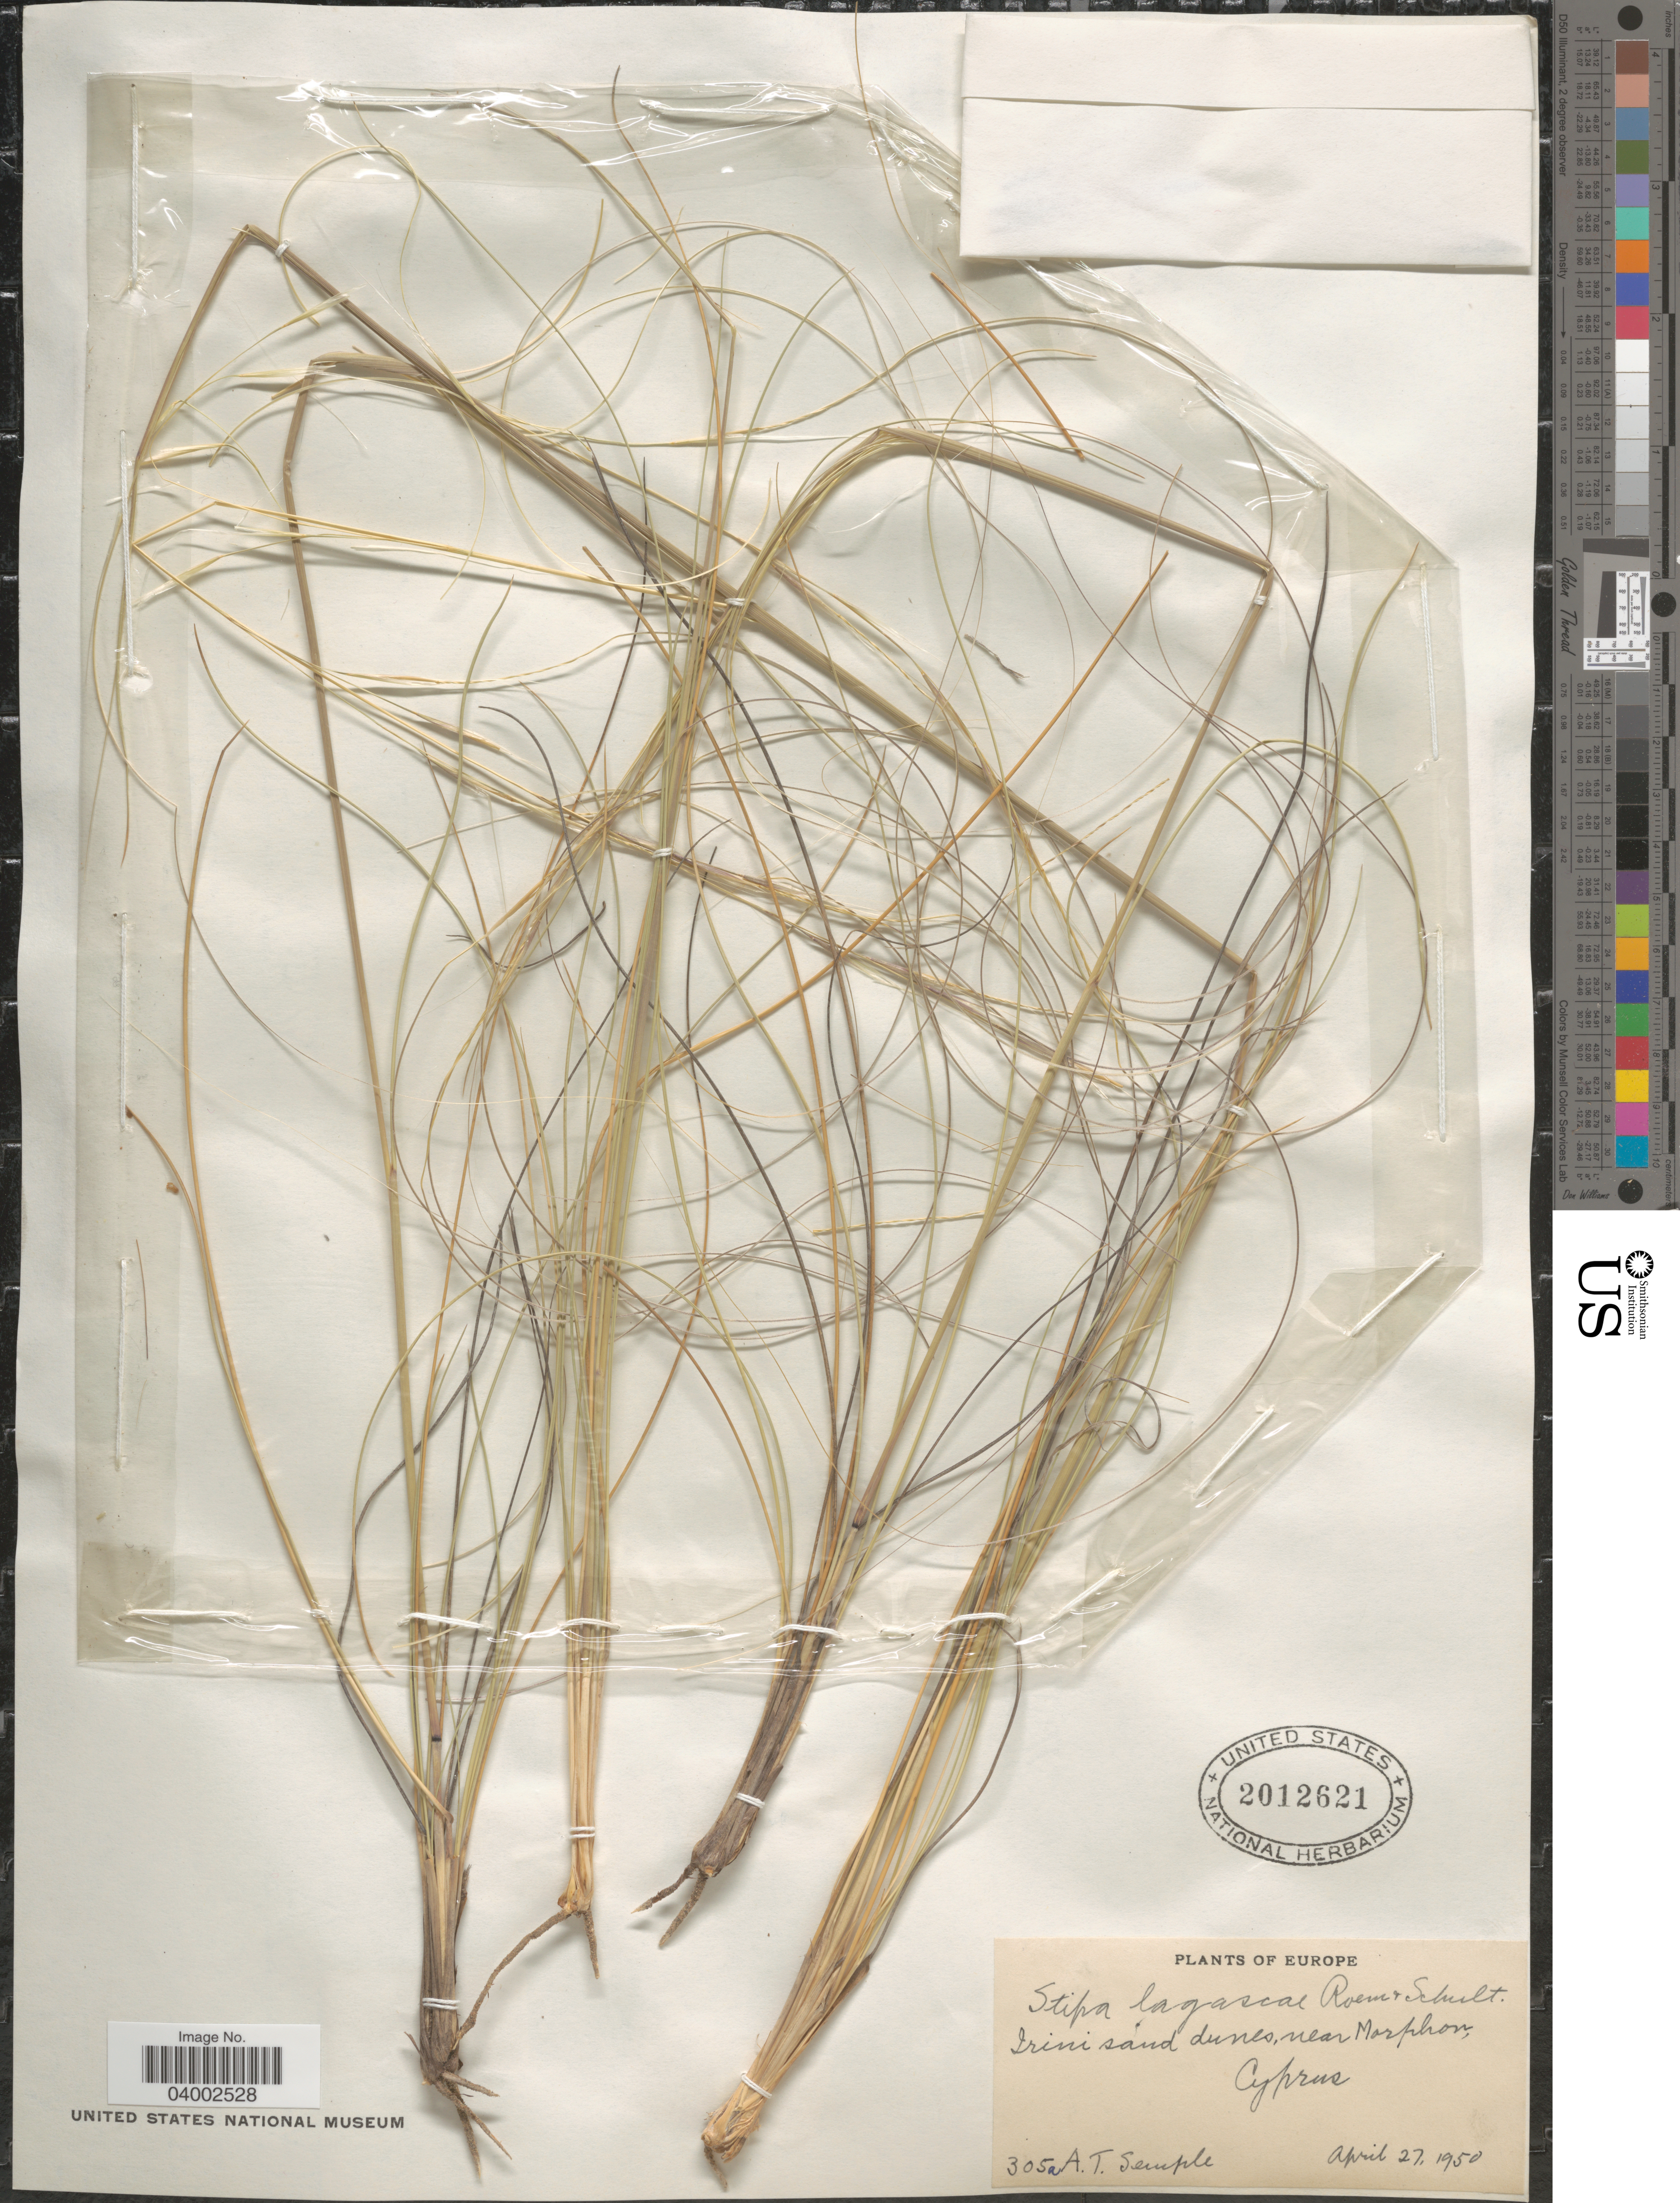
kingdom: Plantae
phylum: Tracheophyta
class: Liliopsida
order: Poales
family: Poaceae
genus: Stipa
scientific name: Stipa fontanesii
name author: Parl.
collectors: A. Semple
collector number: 305a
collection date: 1950-04-27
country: Cyprus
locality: Irini sand dunes, near Morphon, Cyprus.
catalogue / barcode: US 2012621